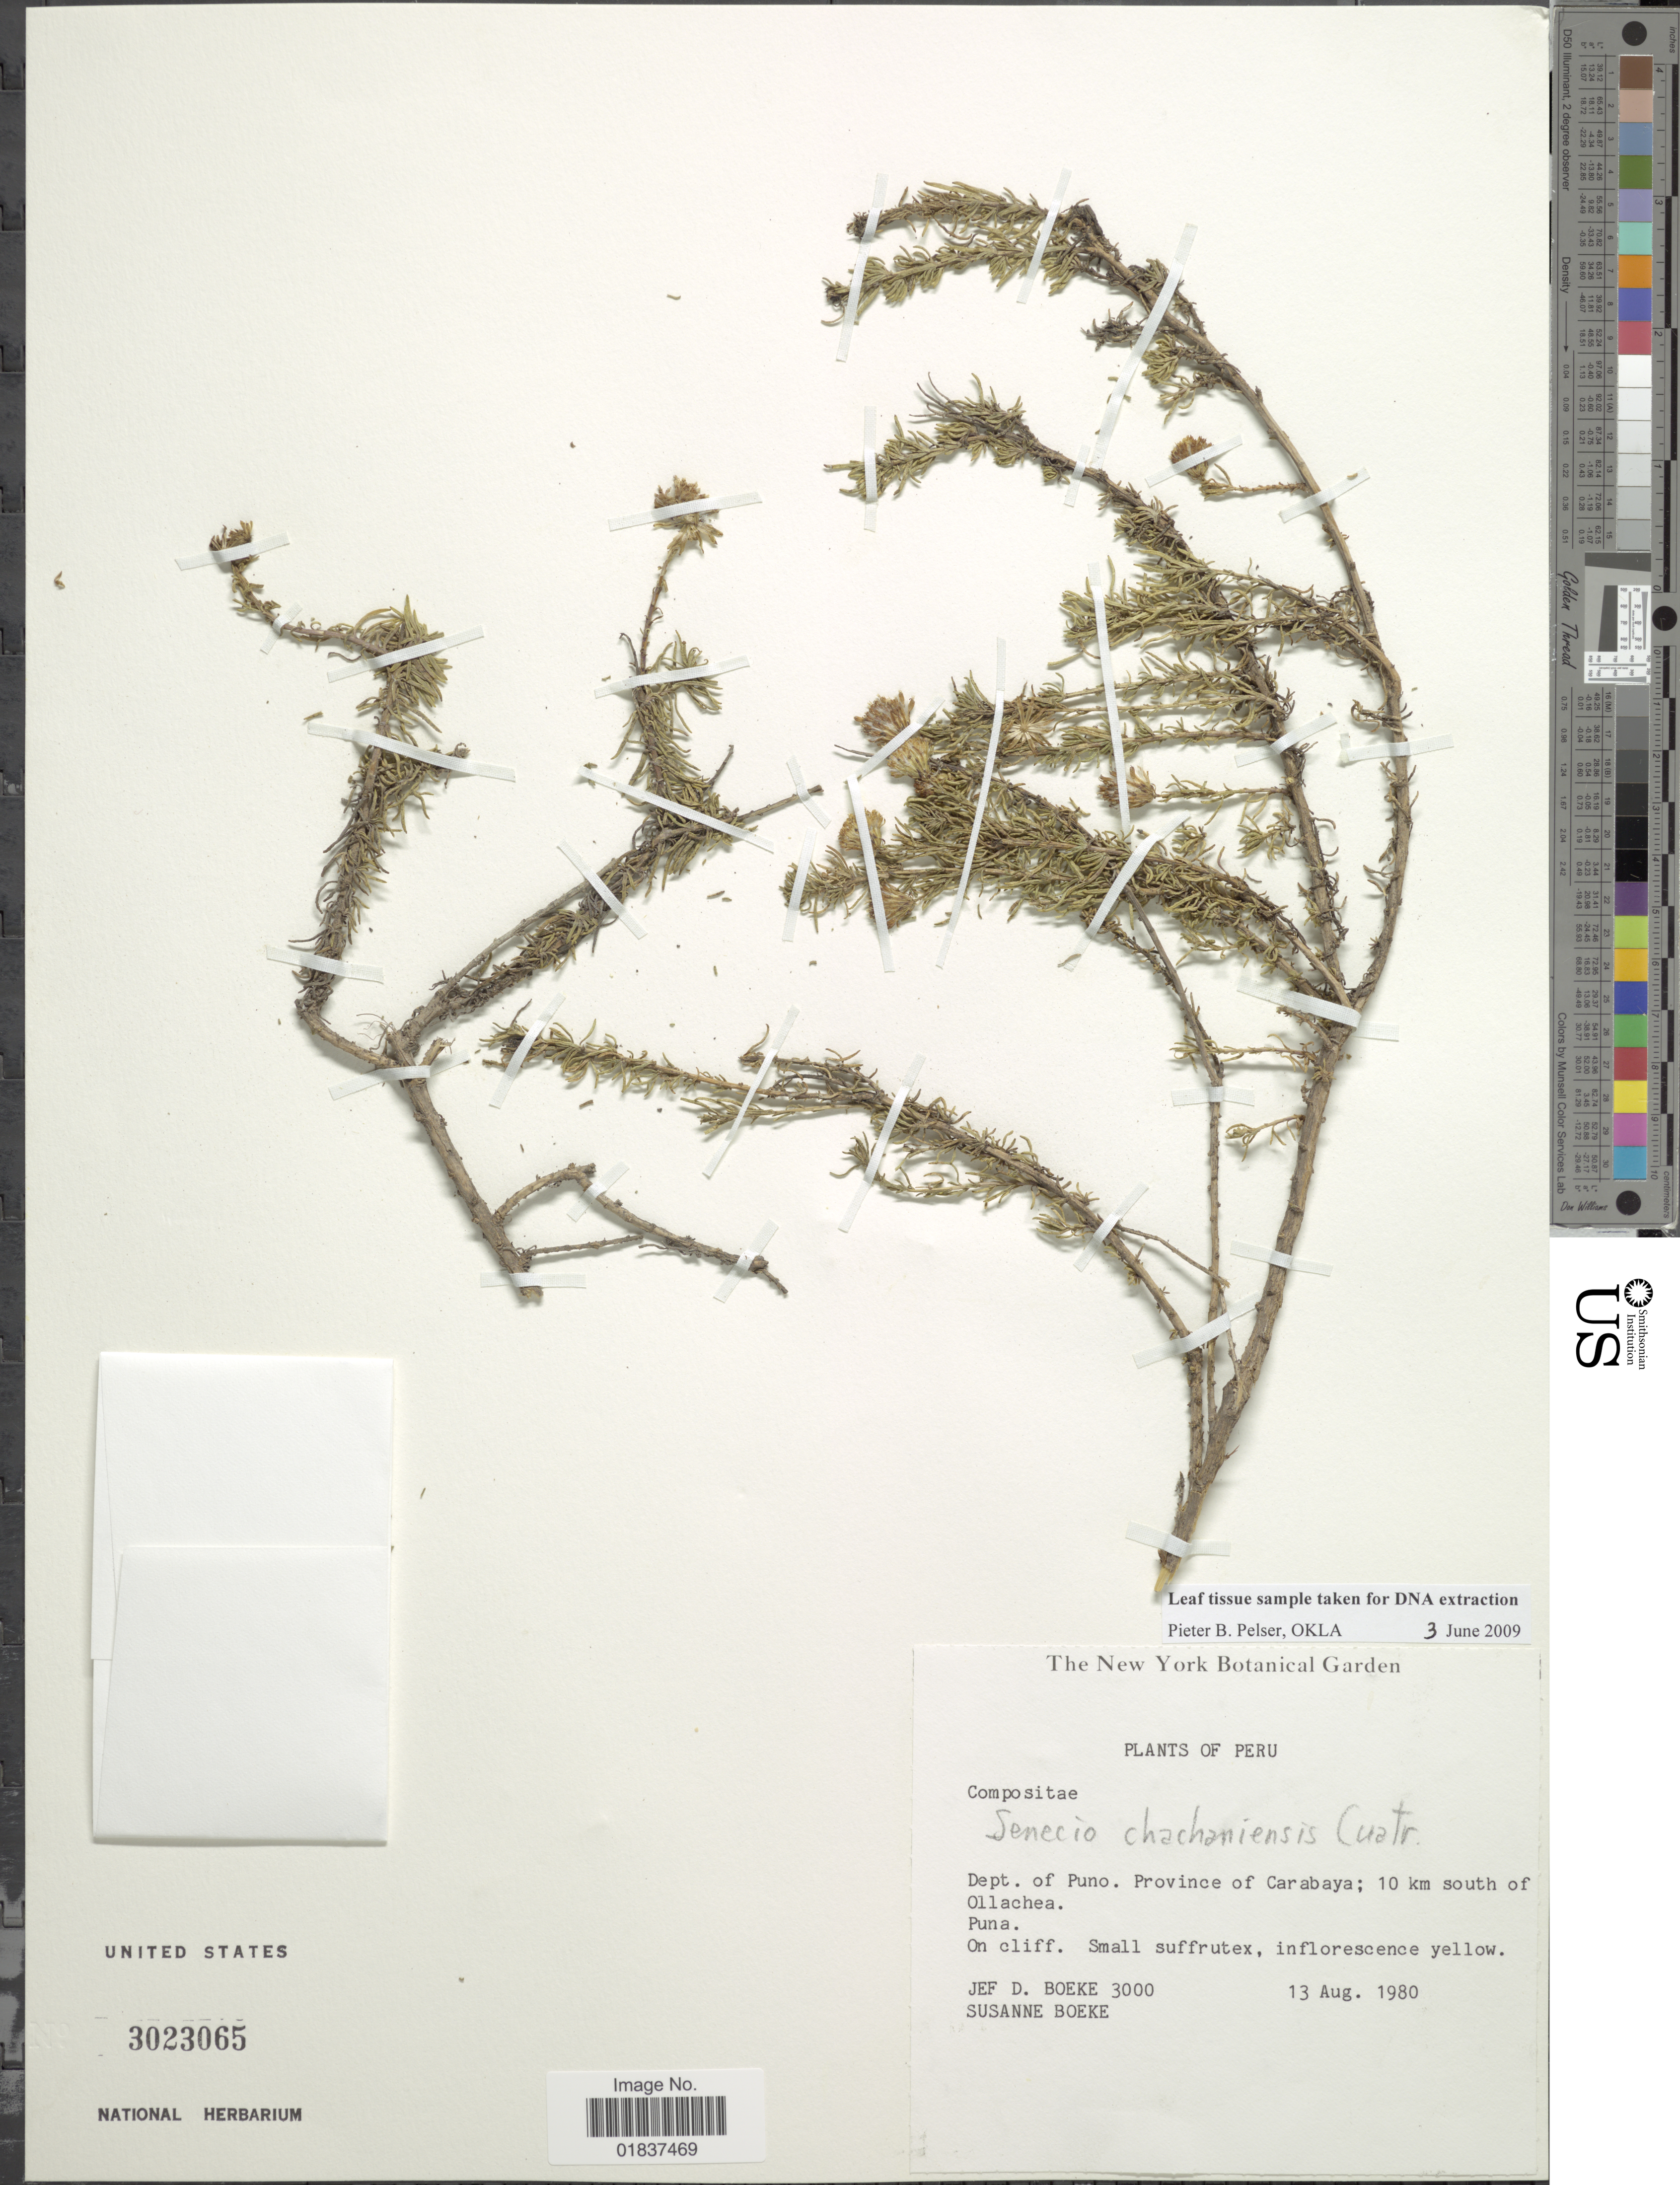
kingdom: Plantae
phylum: Tracheophyta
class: Magnoliopsida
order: Asterales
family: Asteraceae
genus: Senecio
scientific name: Senecio chachaniensis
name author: Cuatrec.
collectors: J. D. Boeke & S. Boeke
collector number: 3000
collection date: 1980-08-13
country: Peru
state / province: Puno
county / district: Carabaya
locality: Dept. of Puno. Province of Carabay; 10 km south of Ollachea. Puna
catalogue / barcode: US 3023065